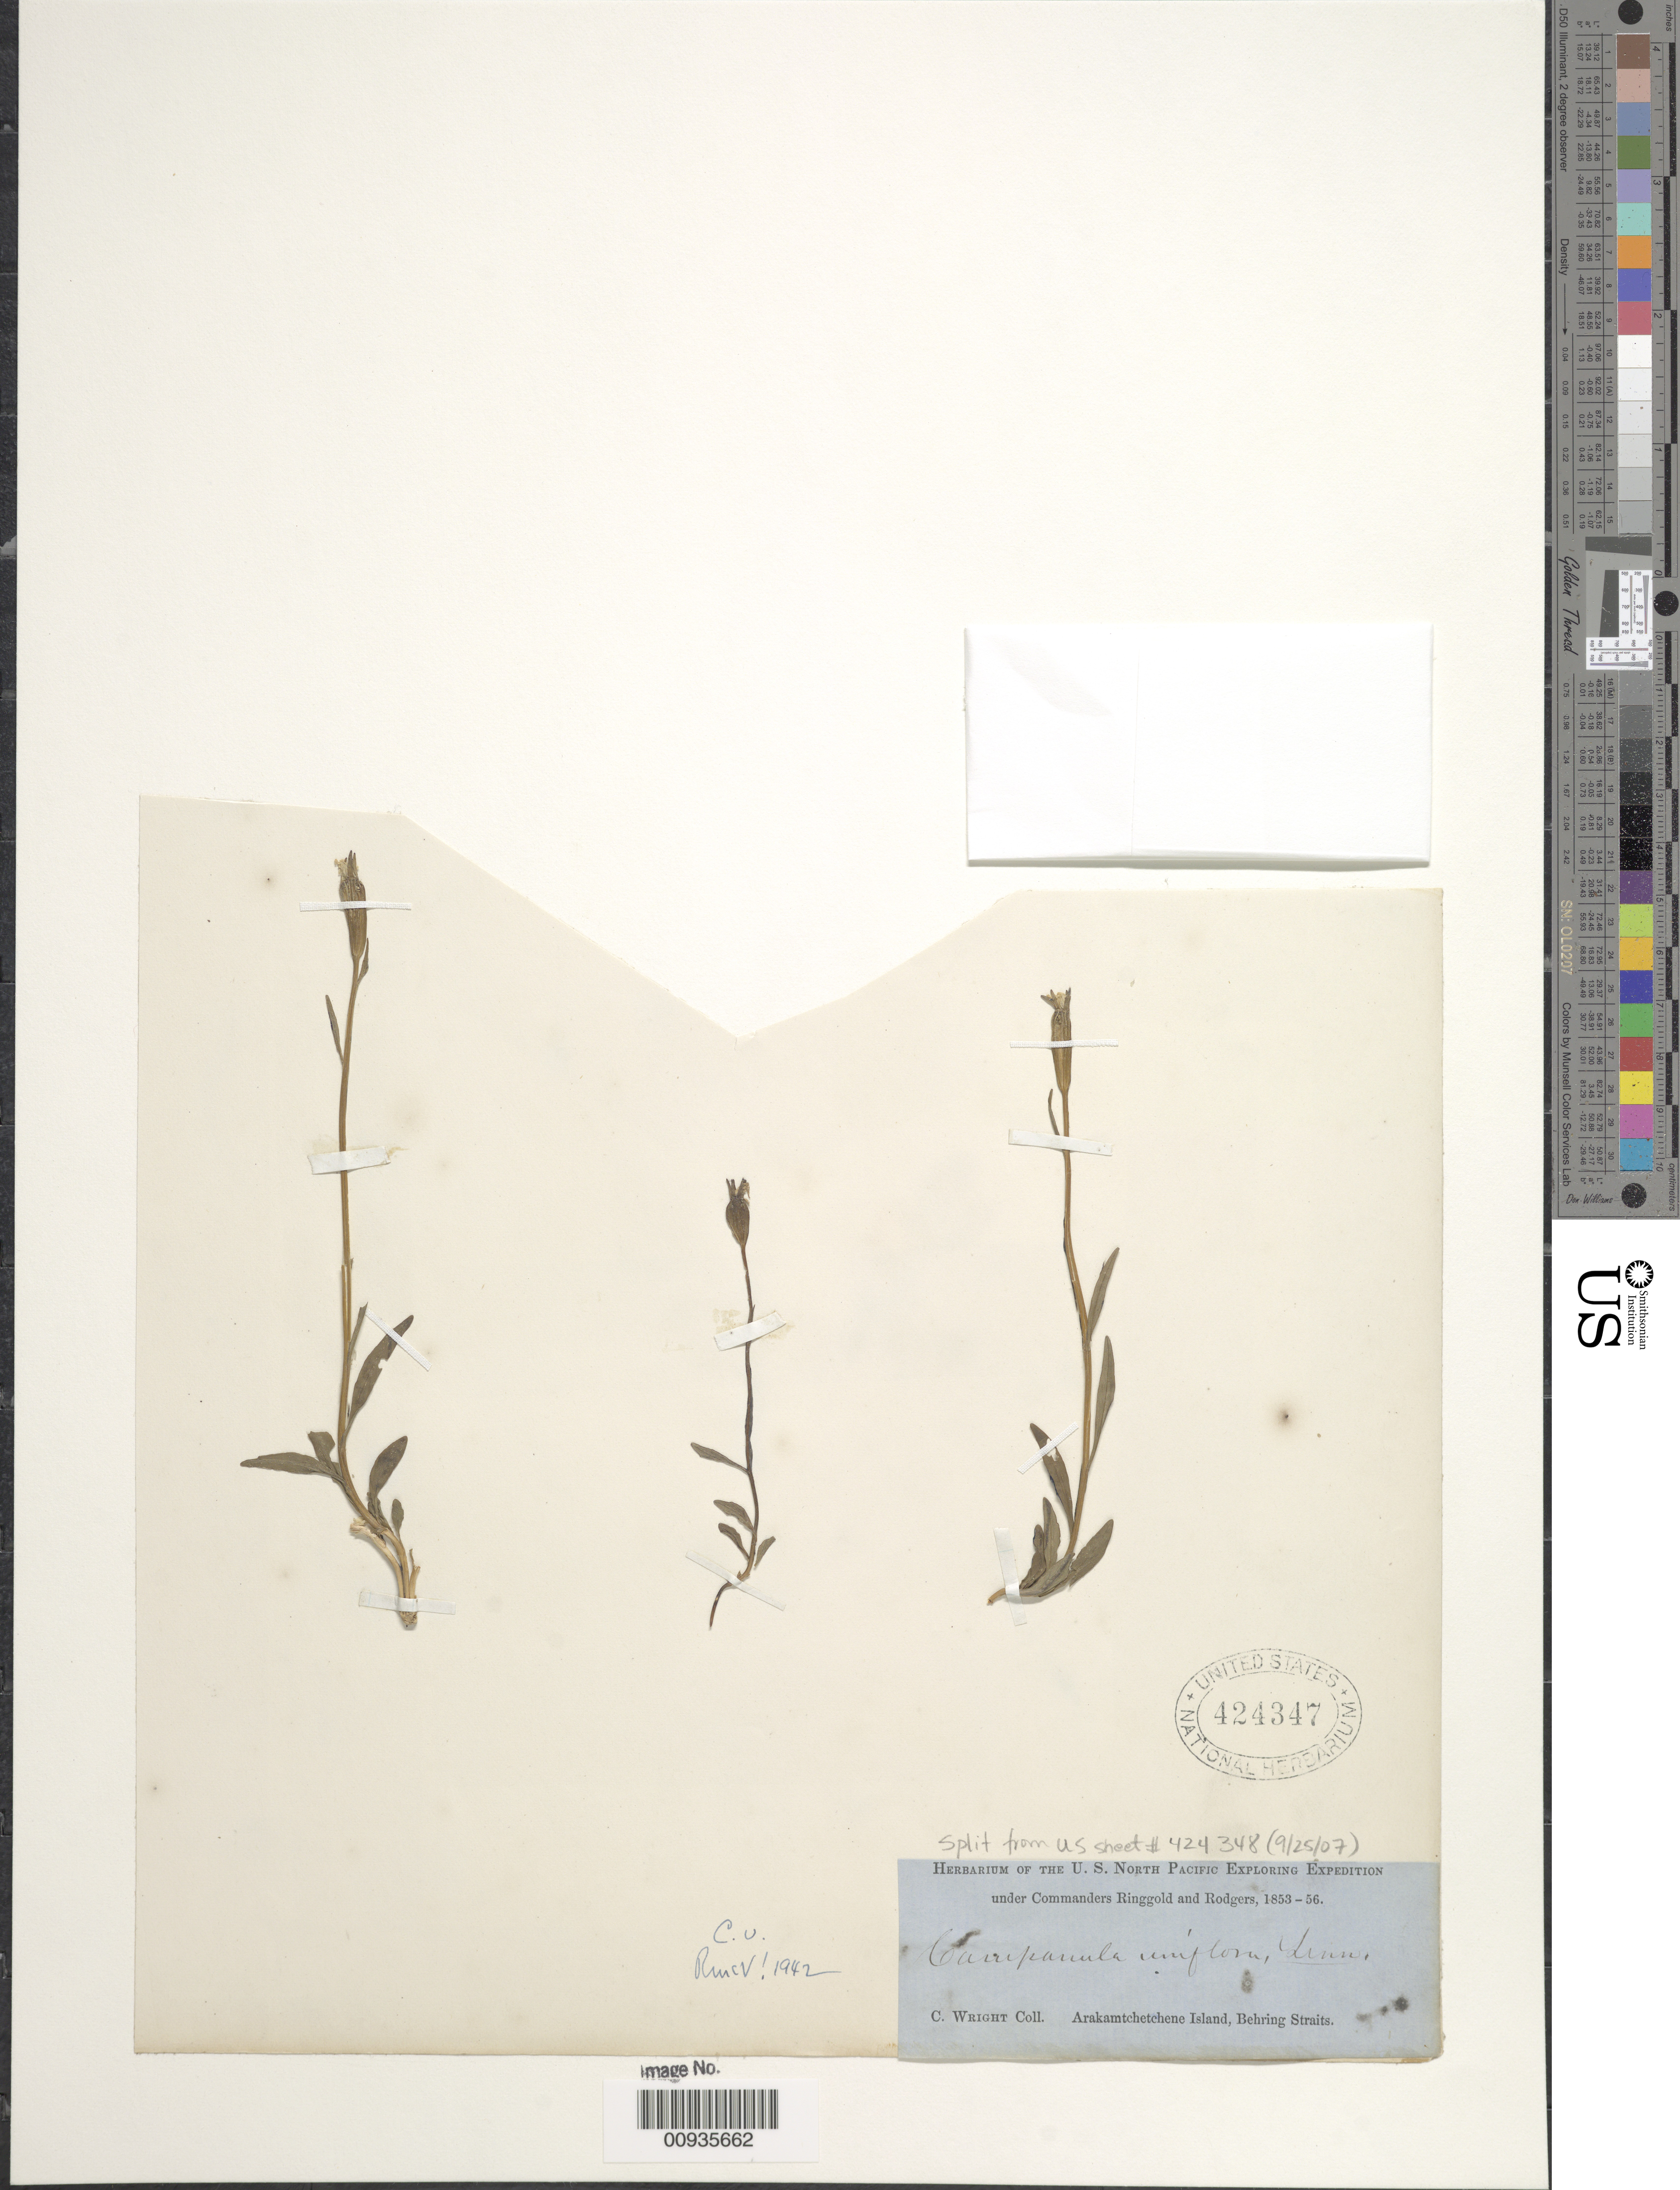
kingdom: Plantae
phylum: Tracheophyta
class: Magnoliopsida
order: Asterales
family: Campanulaceae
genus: Campanula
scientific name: Campanula uniflora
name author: L.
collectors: C. Wright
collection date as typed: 1853 - 1856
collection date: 1853/1856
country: United States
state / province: Alaska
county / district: Bering Strait District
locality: Arakamtchechene Island, Behring Straits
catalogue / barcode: US 424347